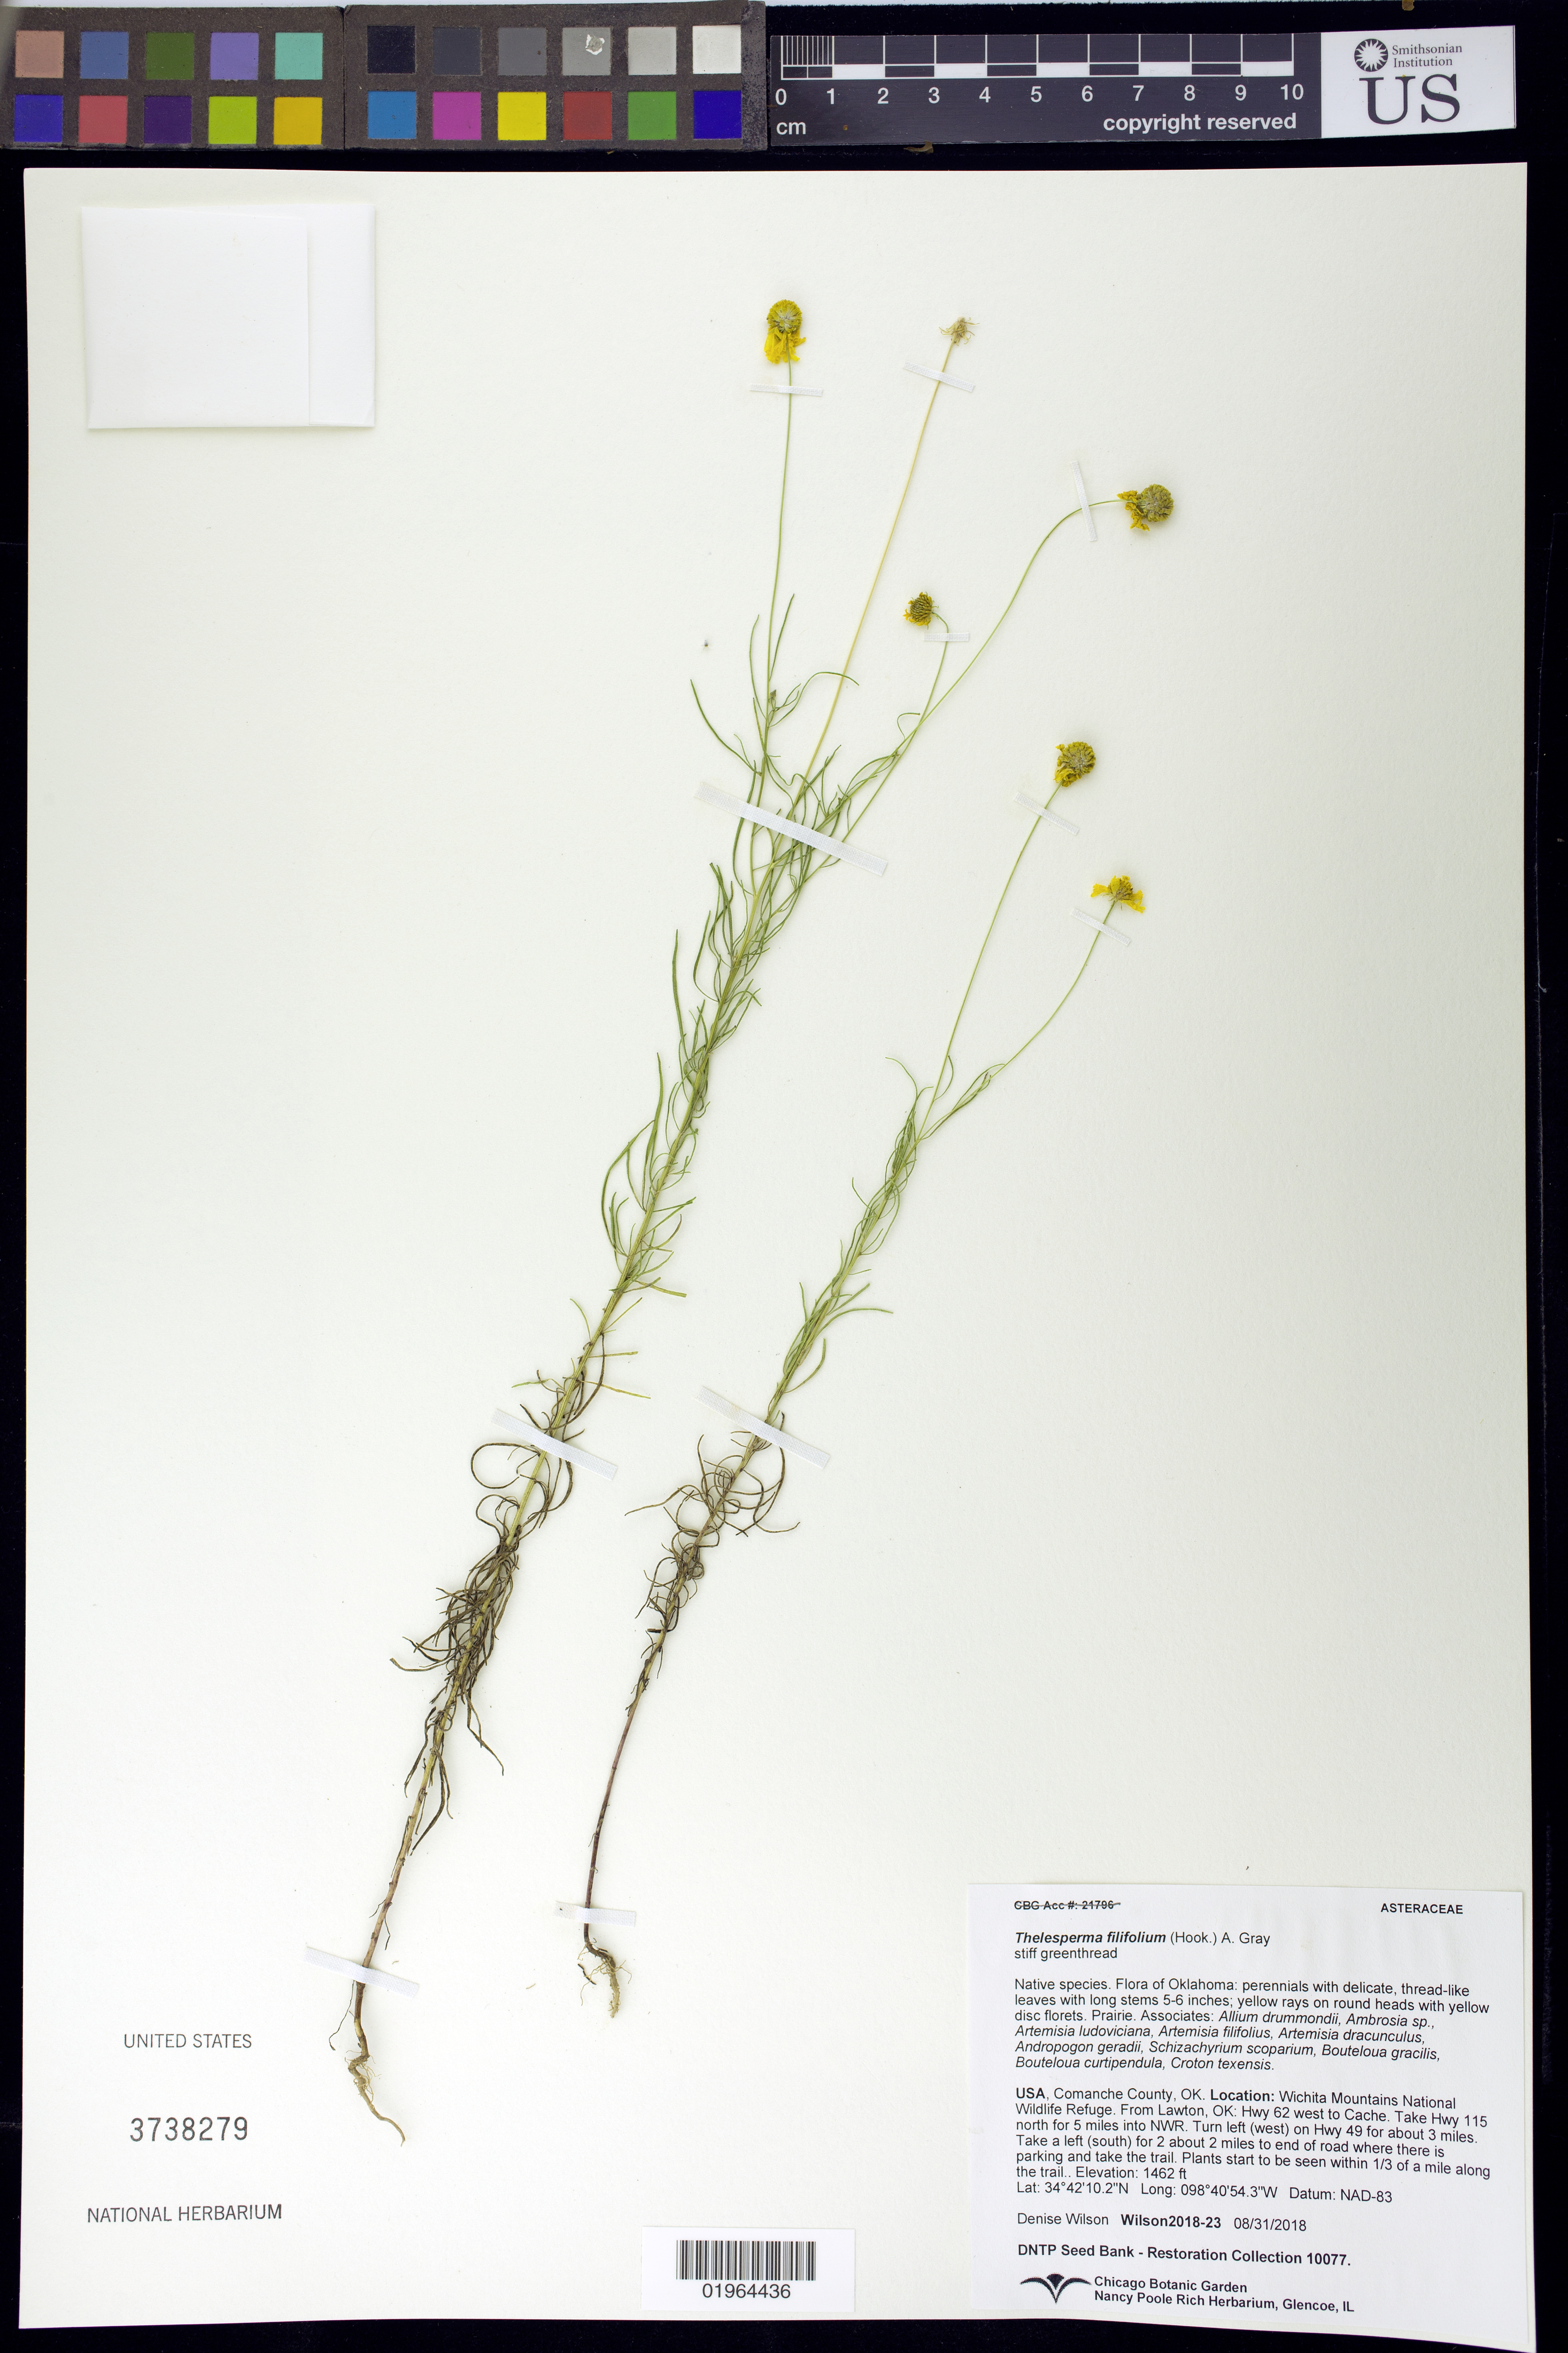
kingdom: Plantae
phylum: Tracheophyta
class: Magnoliopsida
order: Asterales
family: Asteraceae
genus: Thelesperma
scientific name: Thelesperma filifolium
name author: (Hook.) A. Gray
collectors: D. Wilson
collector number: Wilson2018-23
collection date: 2018-08-31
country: United States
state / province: Oklahoma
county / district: Comanche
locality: Wichita Mtns National Wildlife Refuge. From Lawton, OK: Hwy 62 west to Cache, Hwy 115 N for 5 mi into NWR, turn W on Hwy 49 for 3 mi., S for 2 mi to end of road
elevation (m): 446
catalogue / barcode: US 3738279